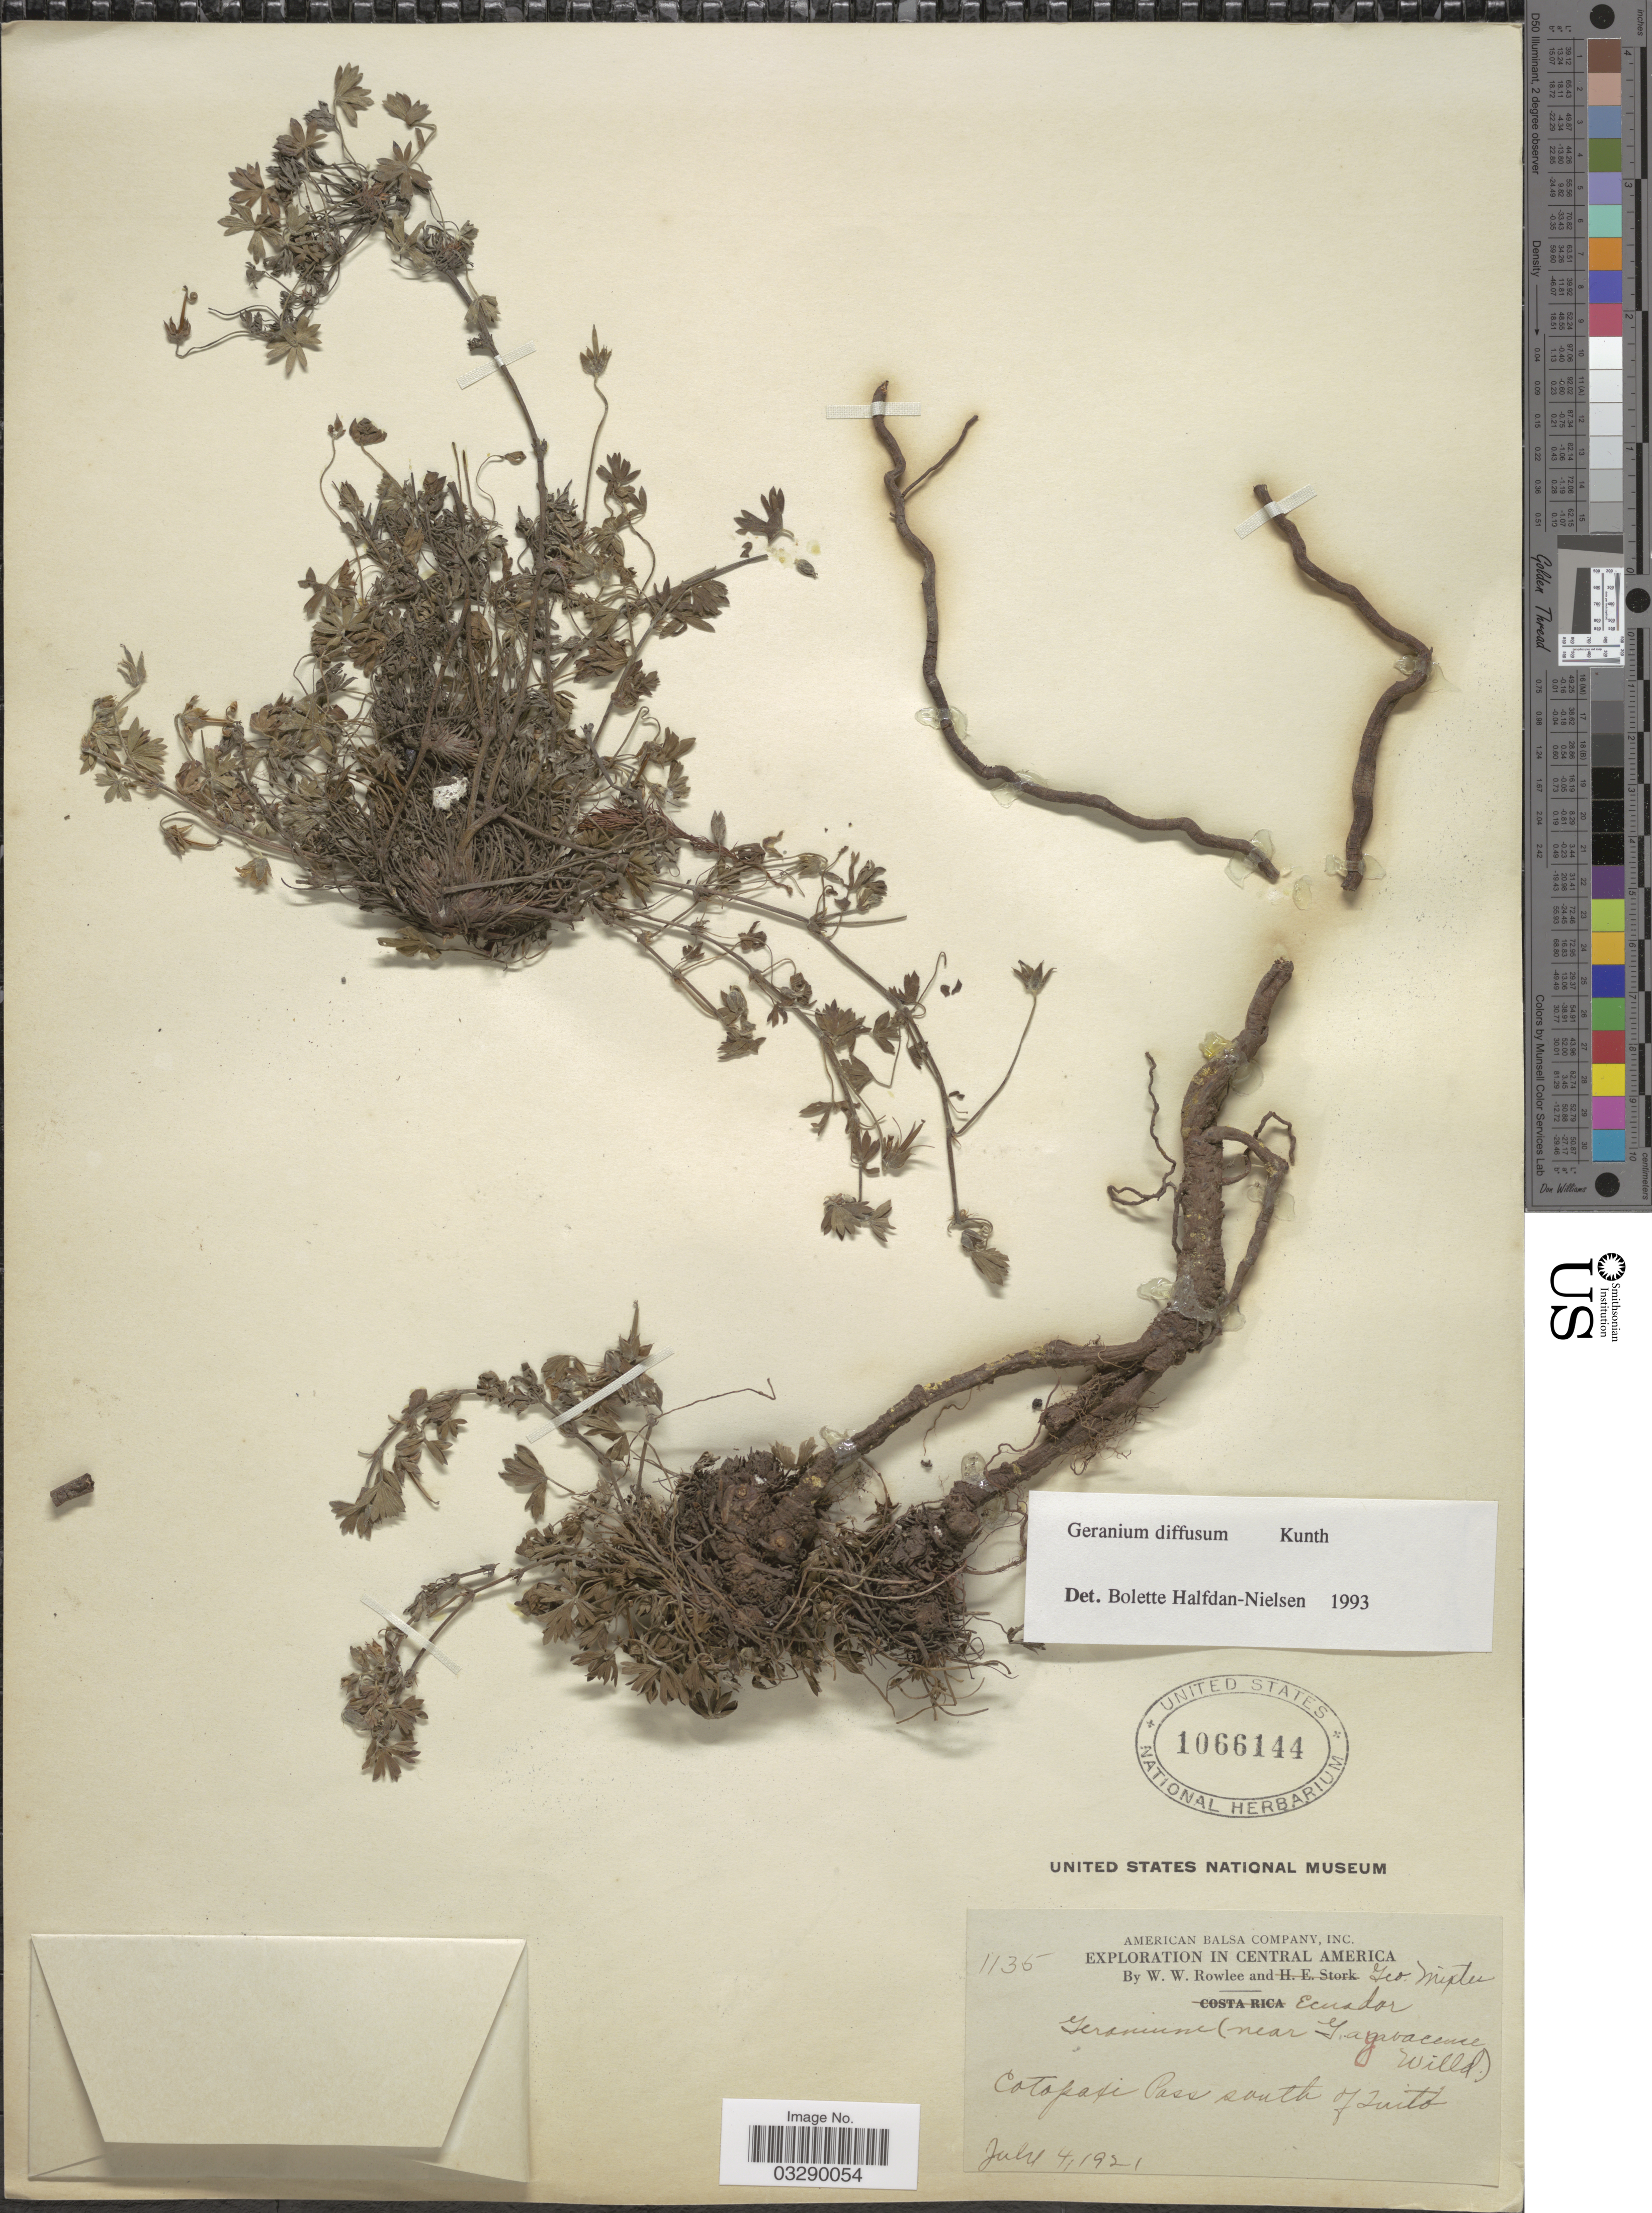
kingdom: Plantae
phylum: Tracheophyta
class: Magnoliopsida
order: Geraniales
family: Geraniaceae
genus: Geranium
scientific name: Geranium diffusum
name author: Kunth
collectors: W. W. Rowlee & G. Mixter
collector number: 1135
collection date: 1921-07-04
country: Ecuador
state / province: Cotopaxi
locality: Central America. Cotopaxi Pass south of Quito.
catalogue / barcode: US 1066144